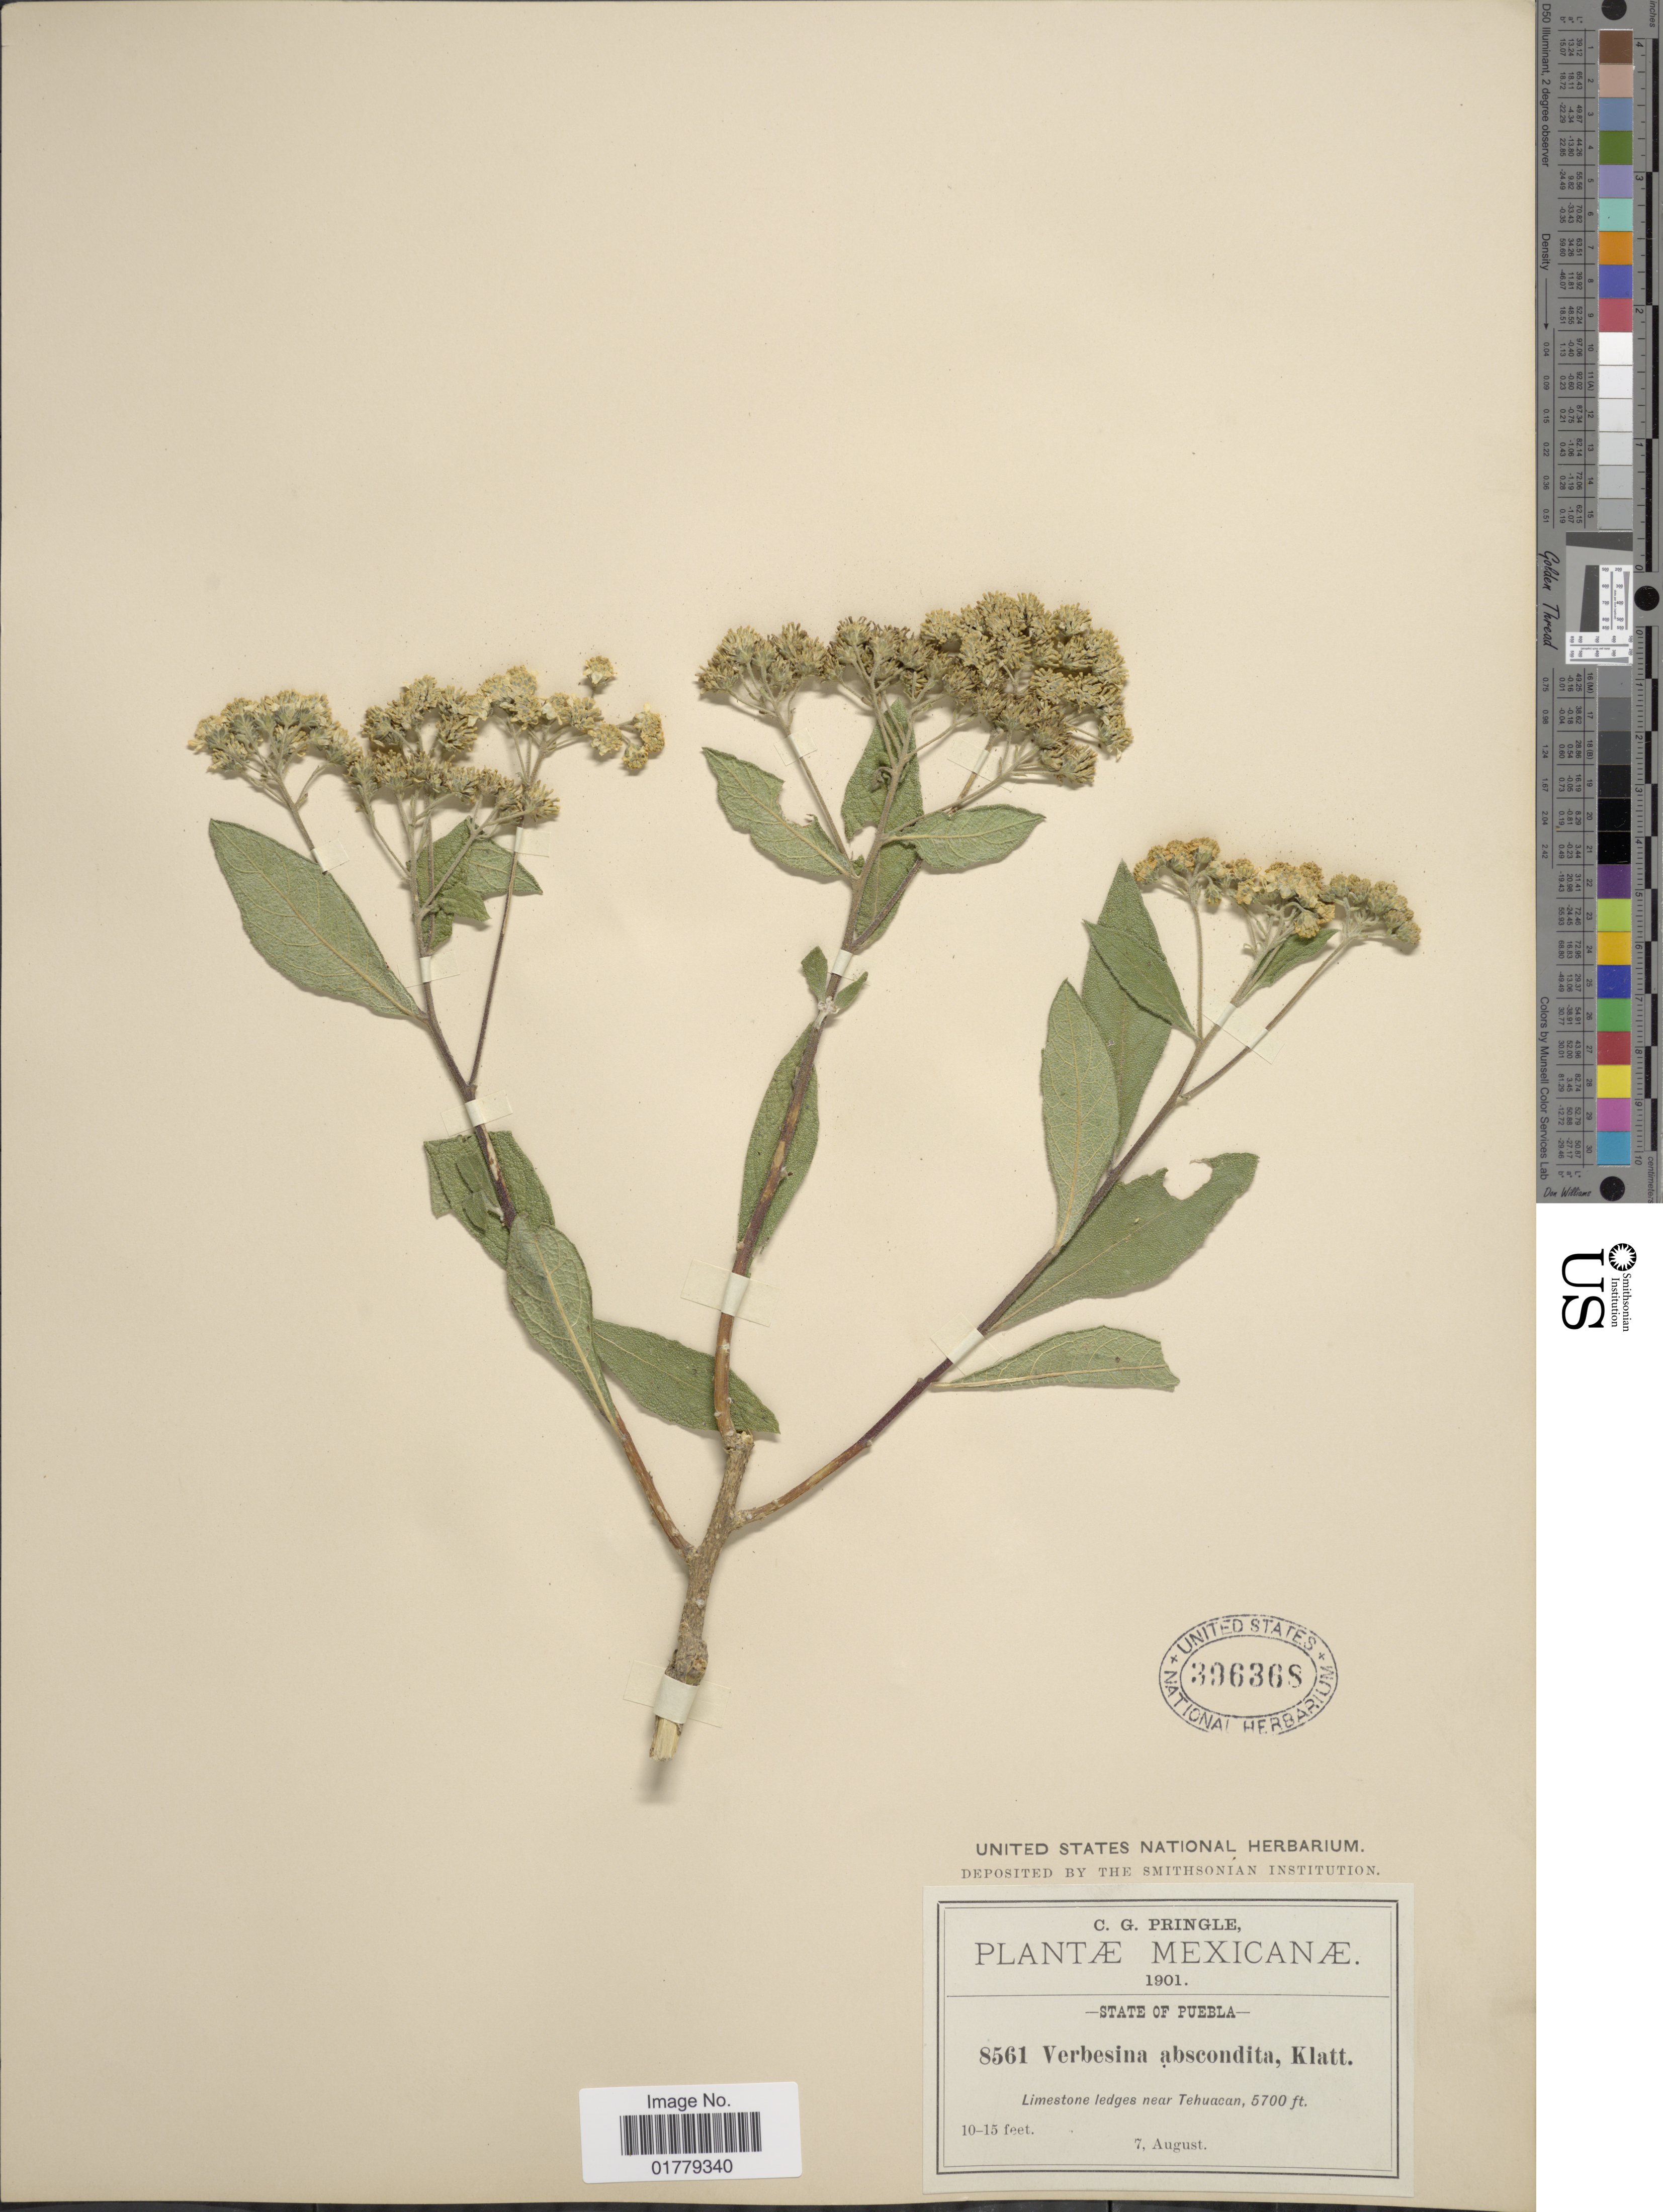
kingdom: Plantae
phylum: Tracheophyta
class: Magnoliopsida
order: Asterales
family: Asteraceae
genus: Verbesina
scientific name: Verbesina abscondita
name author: Klatt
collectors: C. G. Pringle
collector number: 8561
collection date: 1901-08-07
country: Mexico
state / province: Puebla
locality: State of Puebla. Limestone ledges near Tehuacan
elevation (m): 1737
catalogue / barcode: US 396368